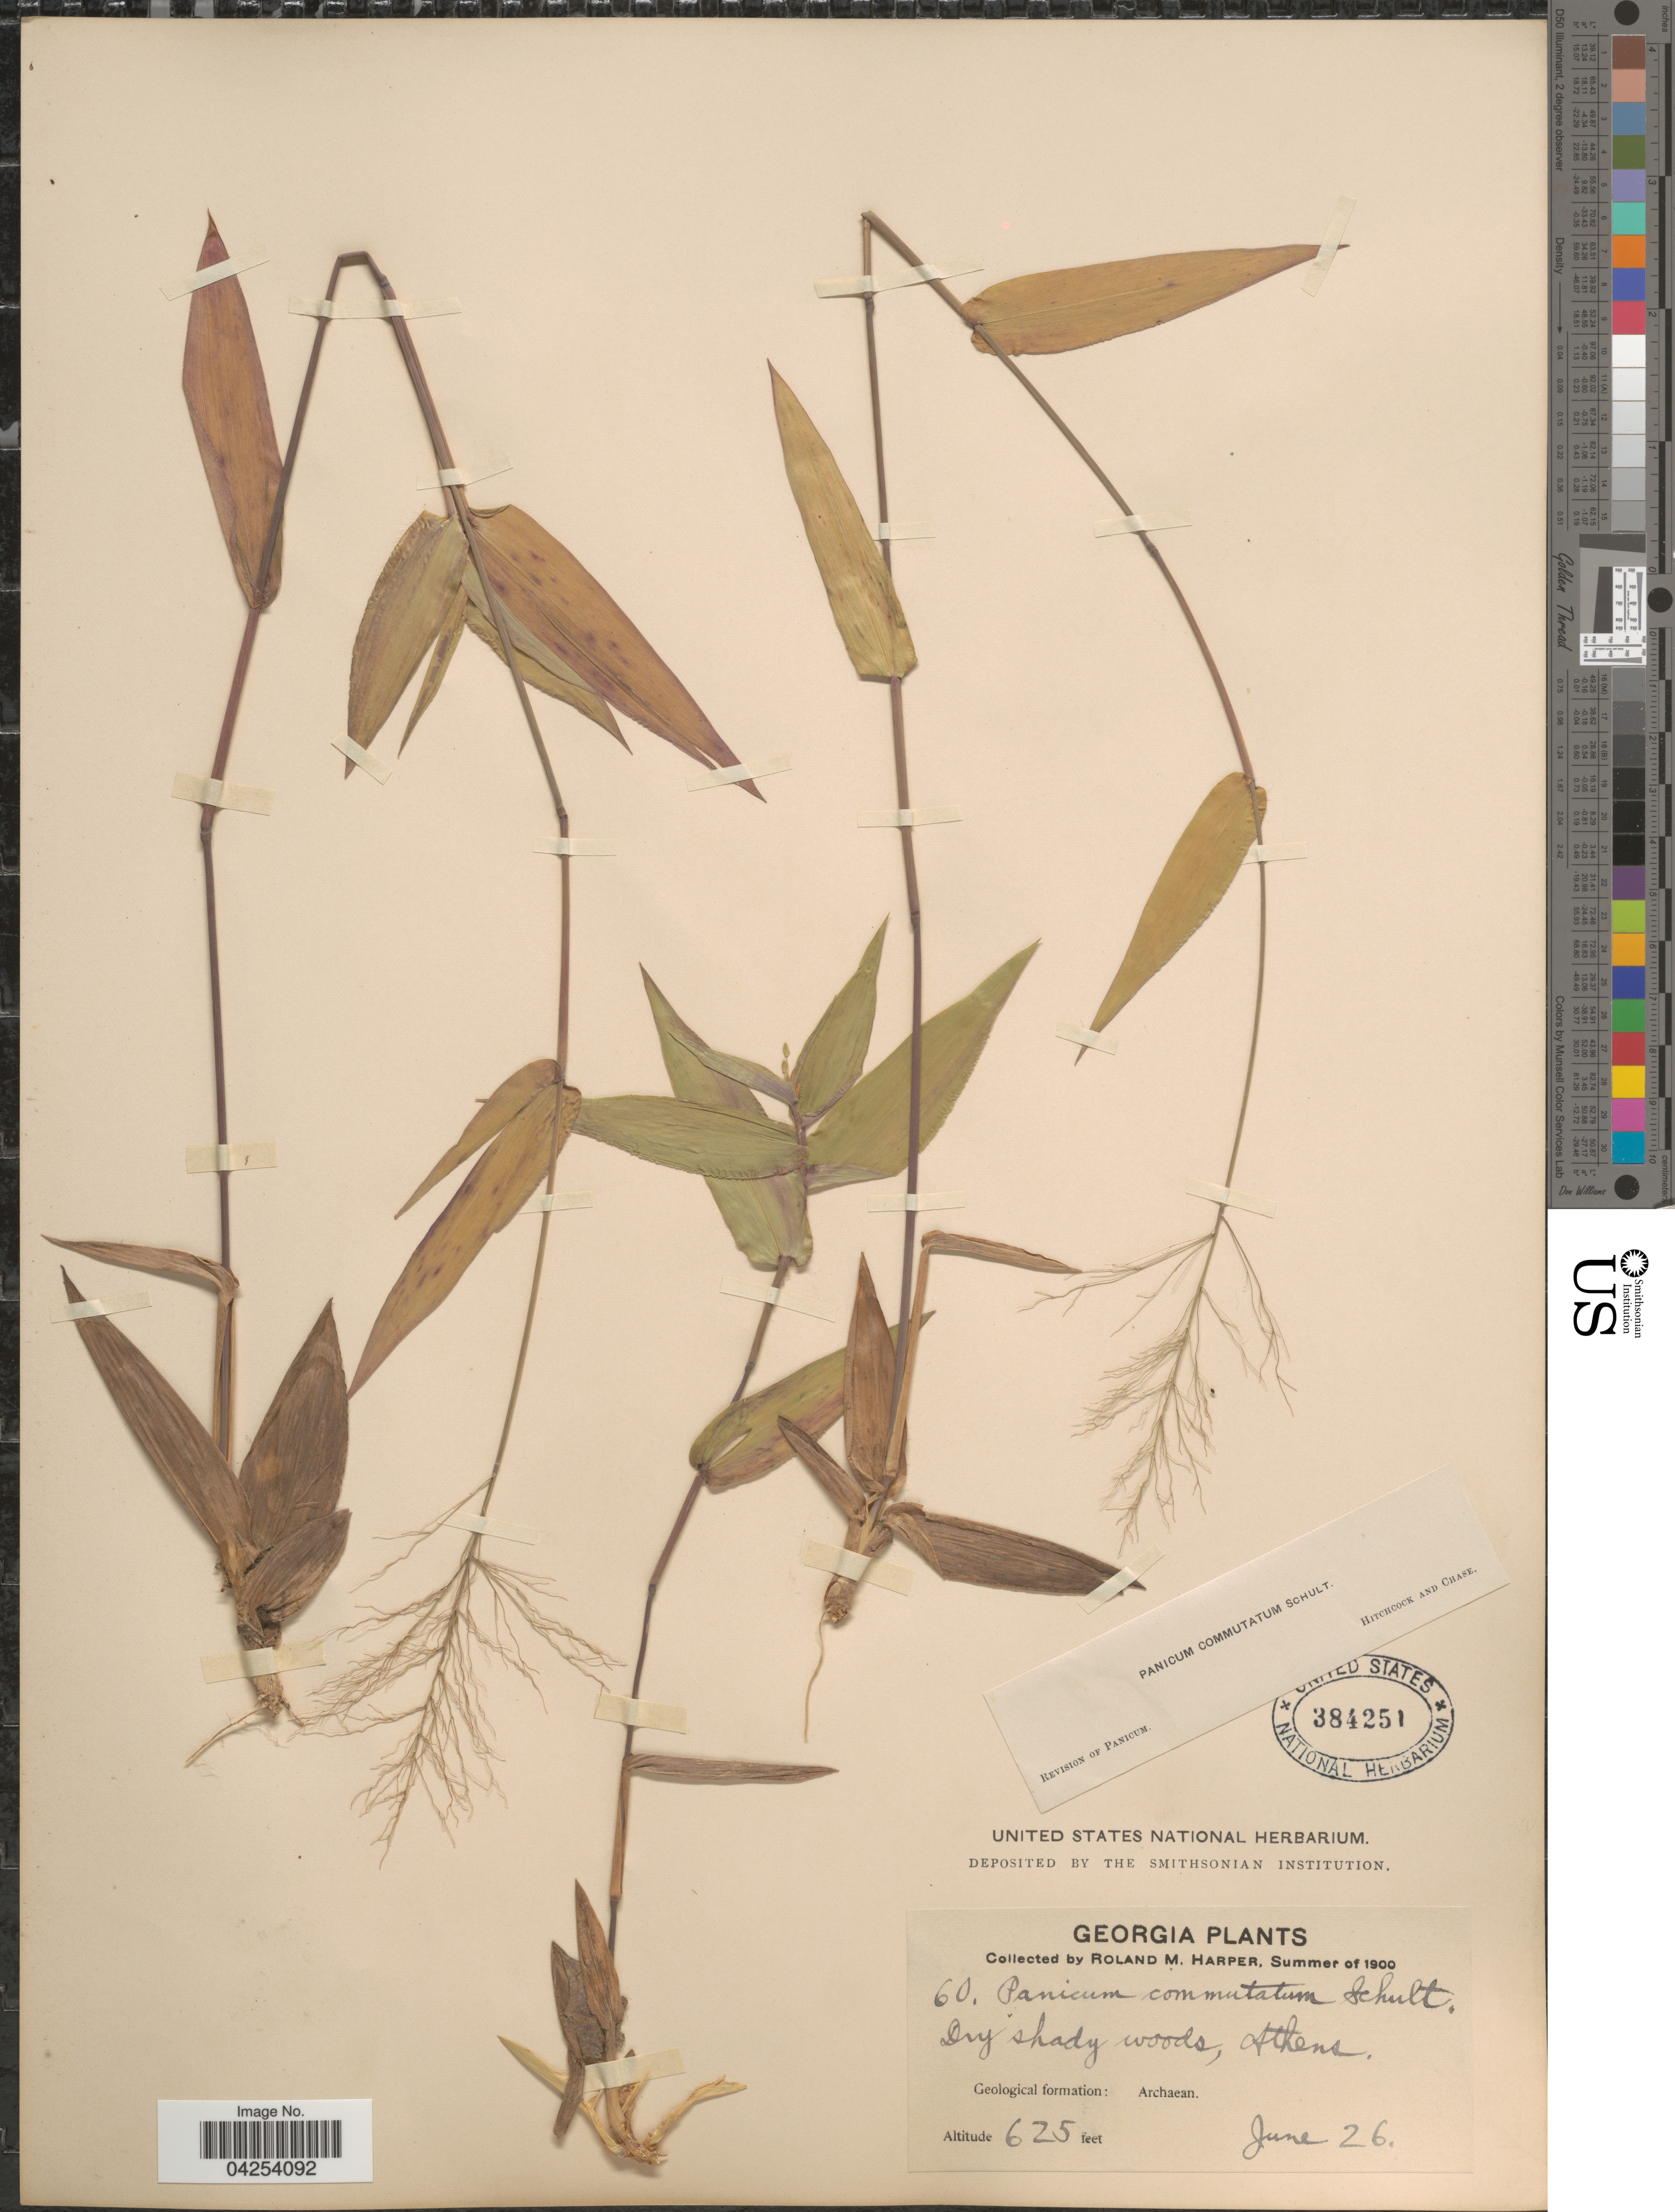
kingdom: Plantae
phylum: Tracheophyta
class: Liliopsida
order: Poales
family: Poaceae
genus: Dichanthelium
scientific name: Dichanthelium commutatum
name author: (Schult.) Gould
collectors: R. M. Harper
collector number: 60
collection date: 1900-06-26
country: United States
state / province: Georgia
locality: Dry shady woods, Athens.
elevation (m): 190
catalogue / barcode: US 384251